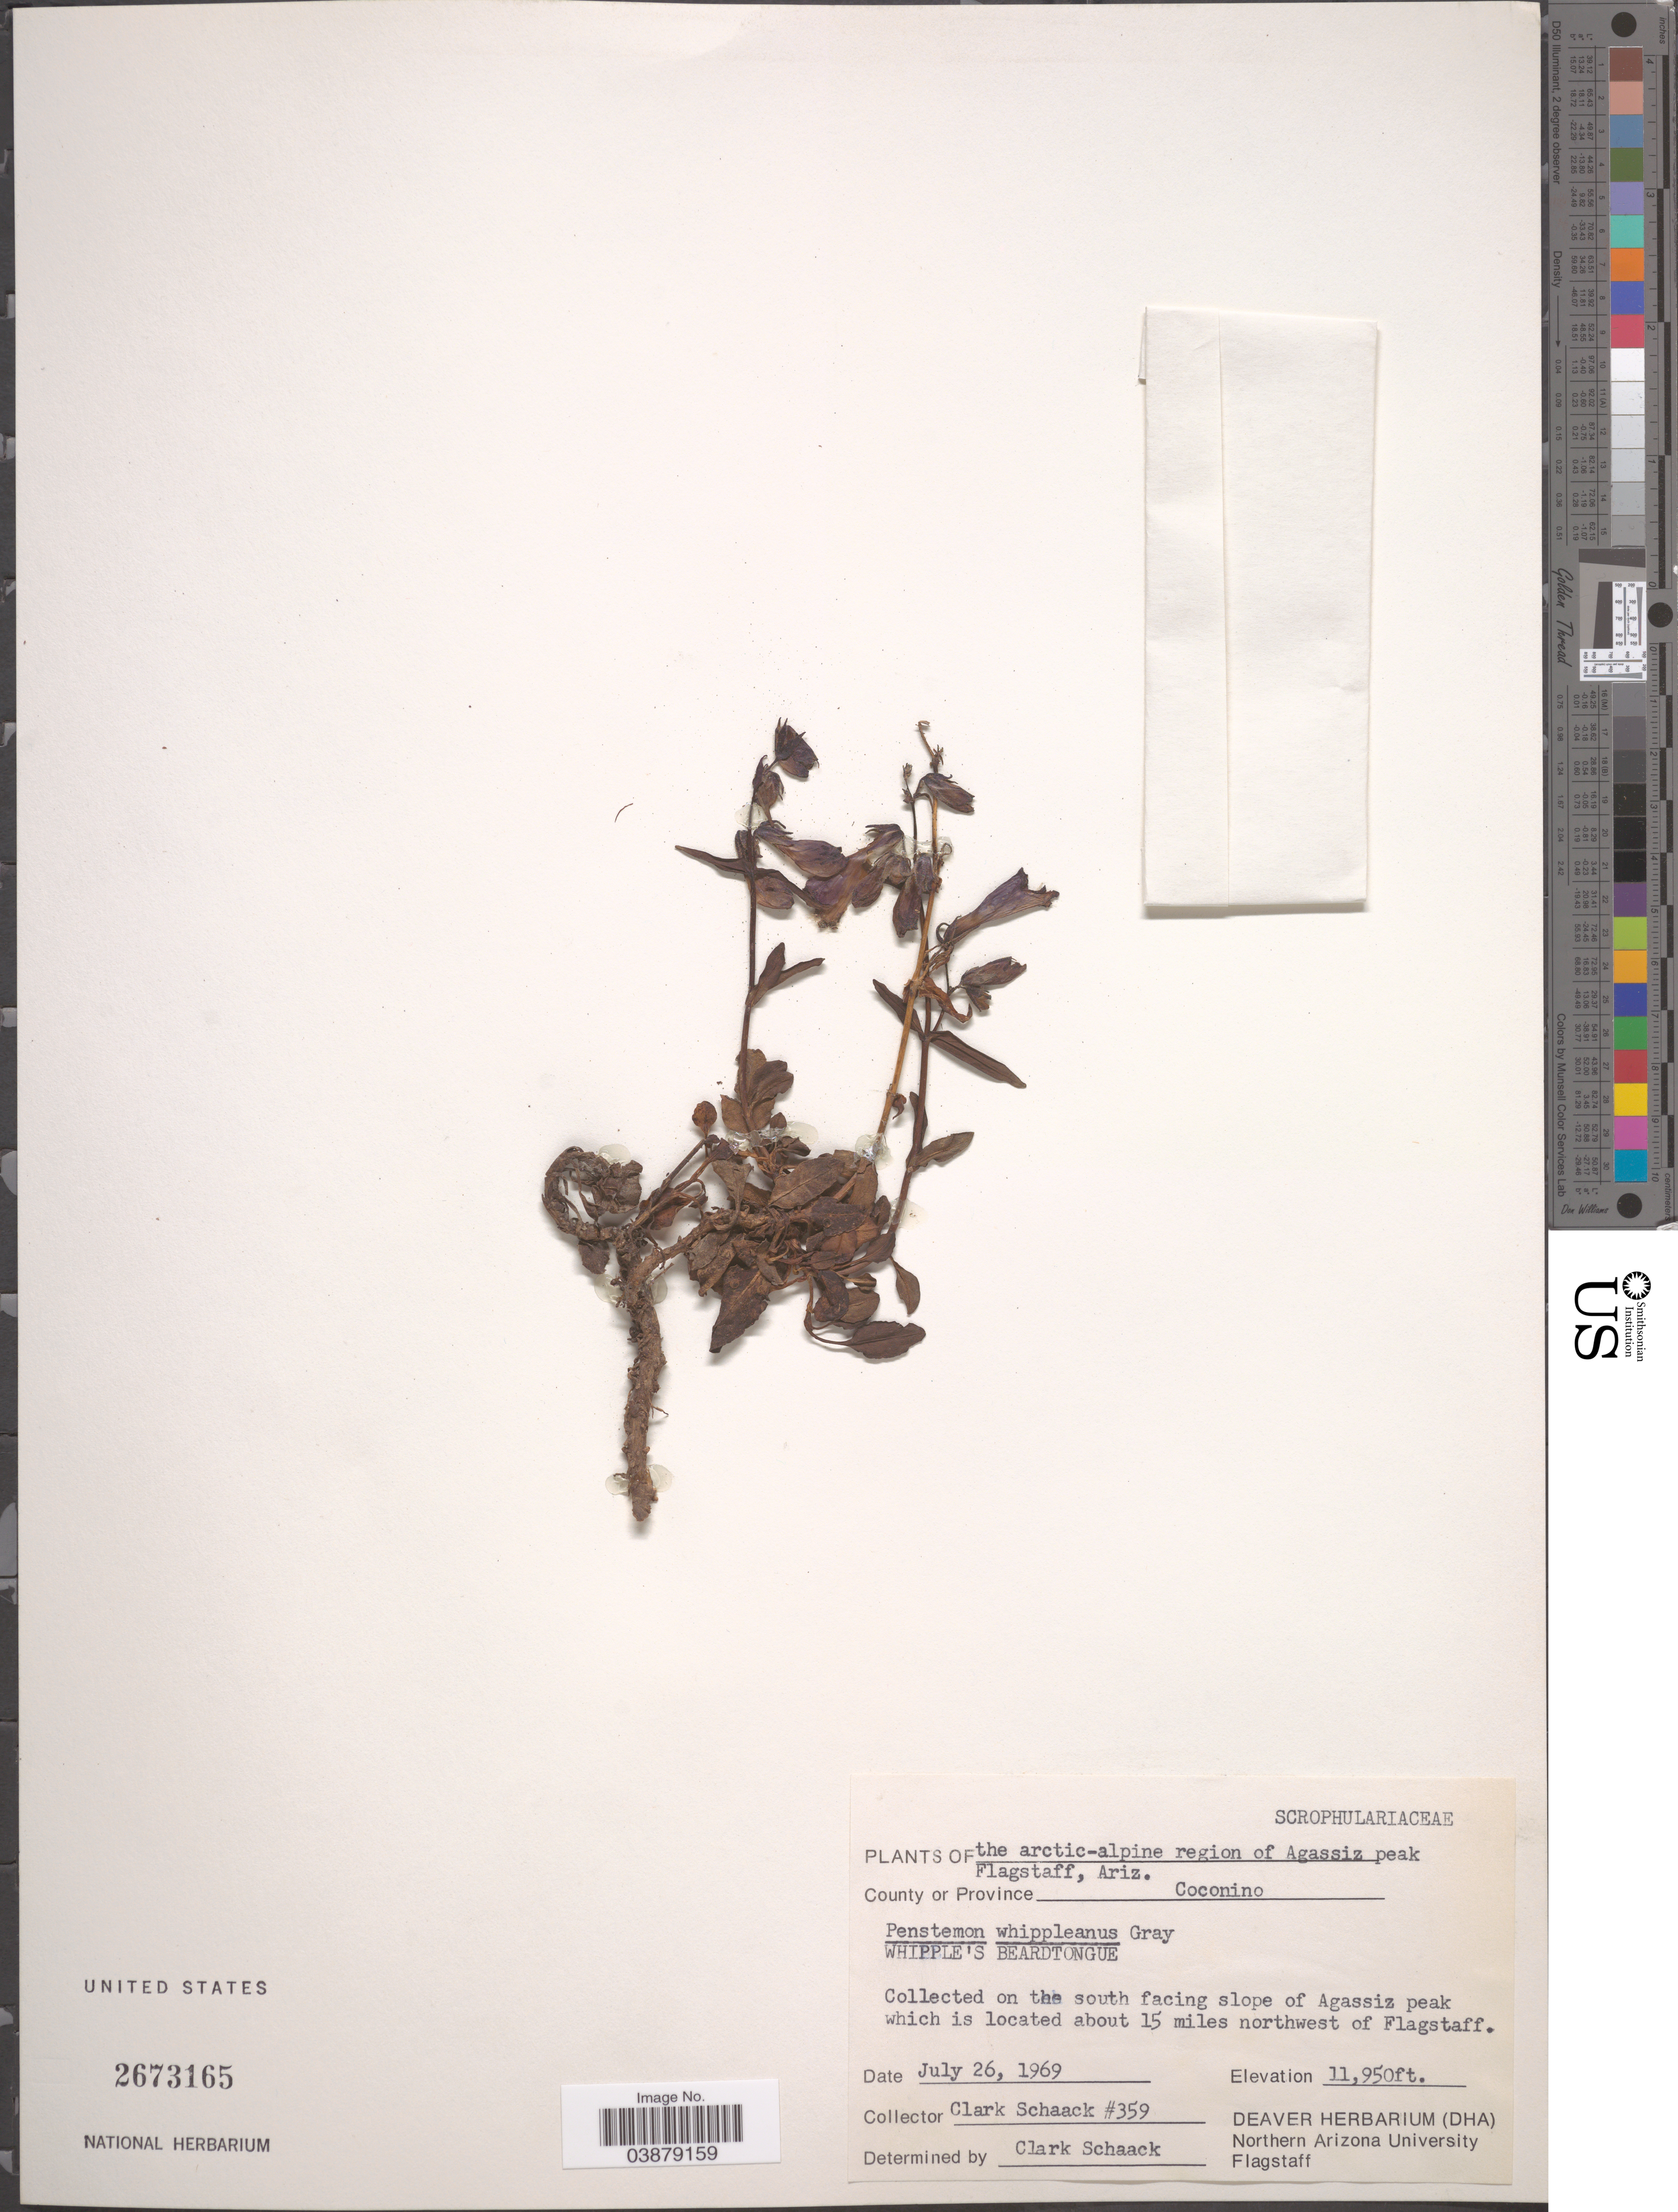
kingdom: Plantae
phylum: Tracheophyta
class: Magnoliopsida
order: Lamiales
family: Plantaginaceae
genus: Penstemon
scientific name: Penstemon whippleanus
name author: A. Gray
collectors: C. G. Schaack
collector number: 359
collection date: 1969-07-26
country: United States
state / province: Arizona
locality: The arctic-alpine region of Agassiz peak Flagstaff, County Coconino. On the south facing slope of Agassiz peak which is located about 15 miles northwest of Flagstaff.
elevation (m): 3642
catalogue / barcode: US 2673165